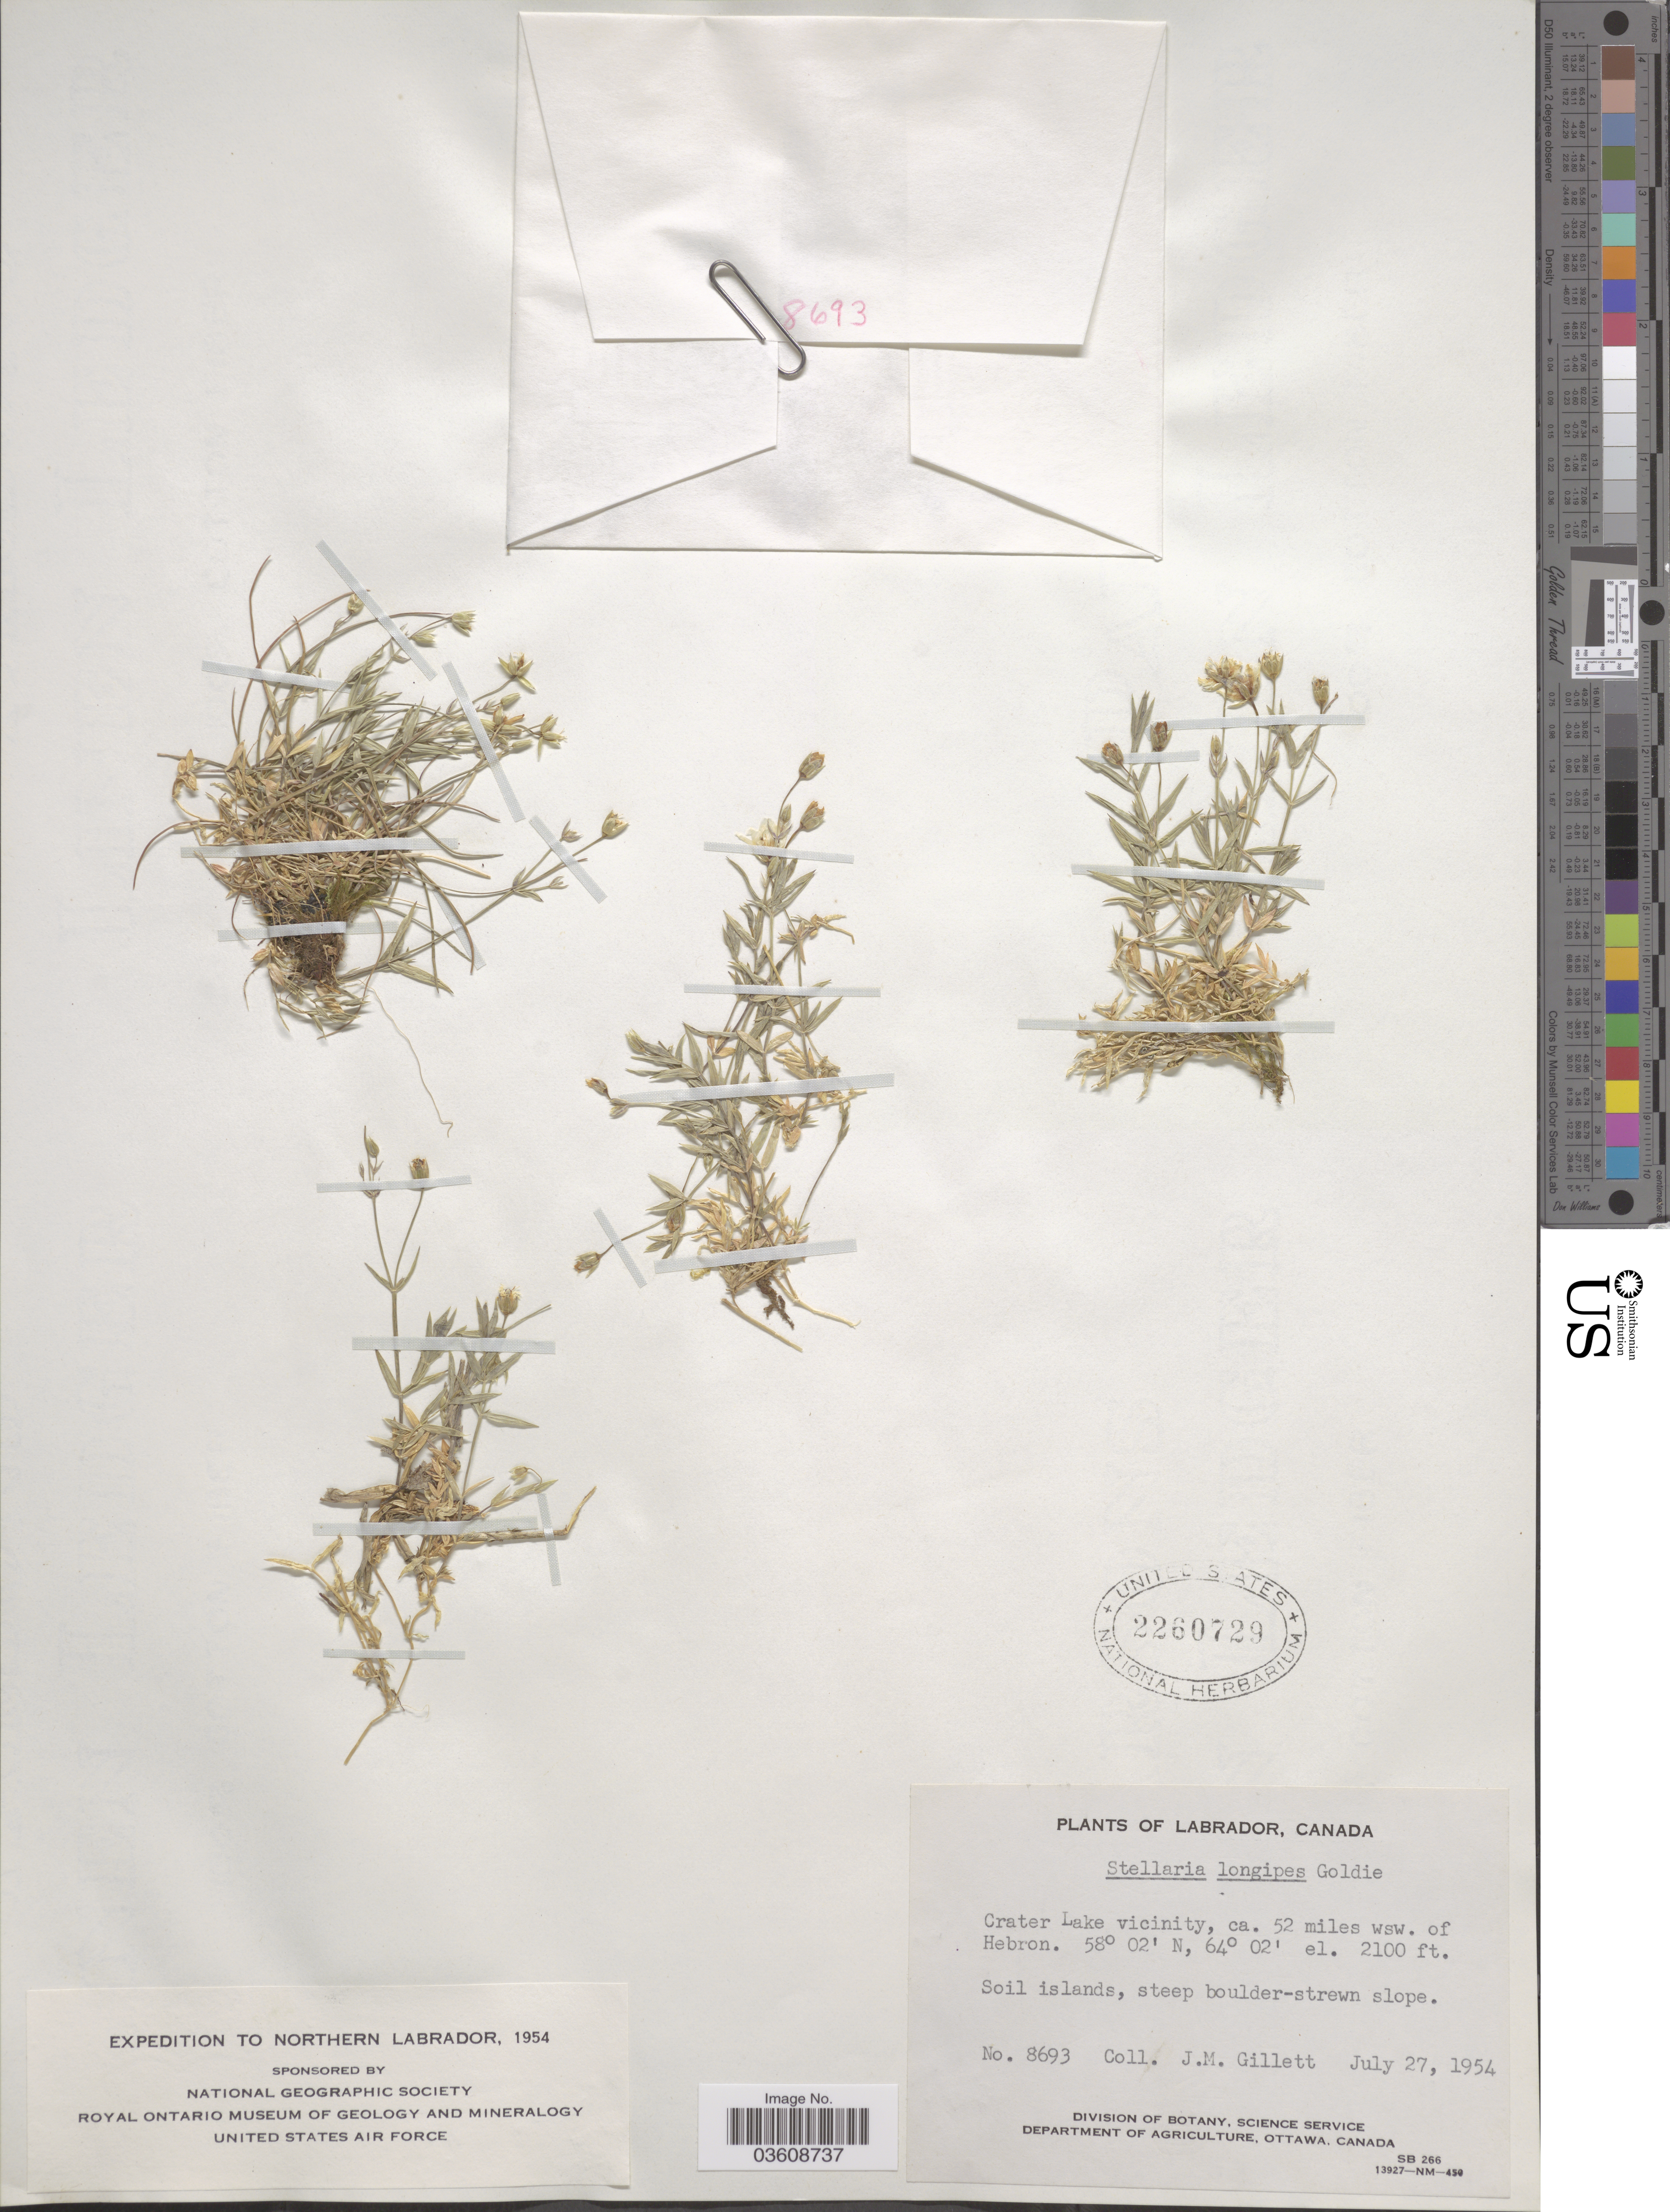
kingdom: Plantae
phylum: Tracheophyta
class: Magnoliopsida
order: Caryophyllales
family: Caryophyllaceae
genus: Stellaria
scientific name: Stellaria longipes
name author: Goldie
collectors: J. M. Gillett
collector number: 8693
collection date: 1954-07-27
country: Canada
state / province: Newfoundland and Labrador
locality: Labrador. Crater Lake vicinity, ca. 52 miles wsw. of Hebron. Northern Labrador.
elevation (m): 640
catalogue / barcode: US 2260729